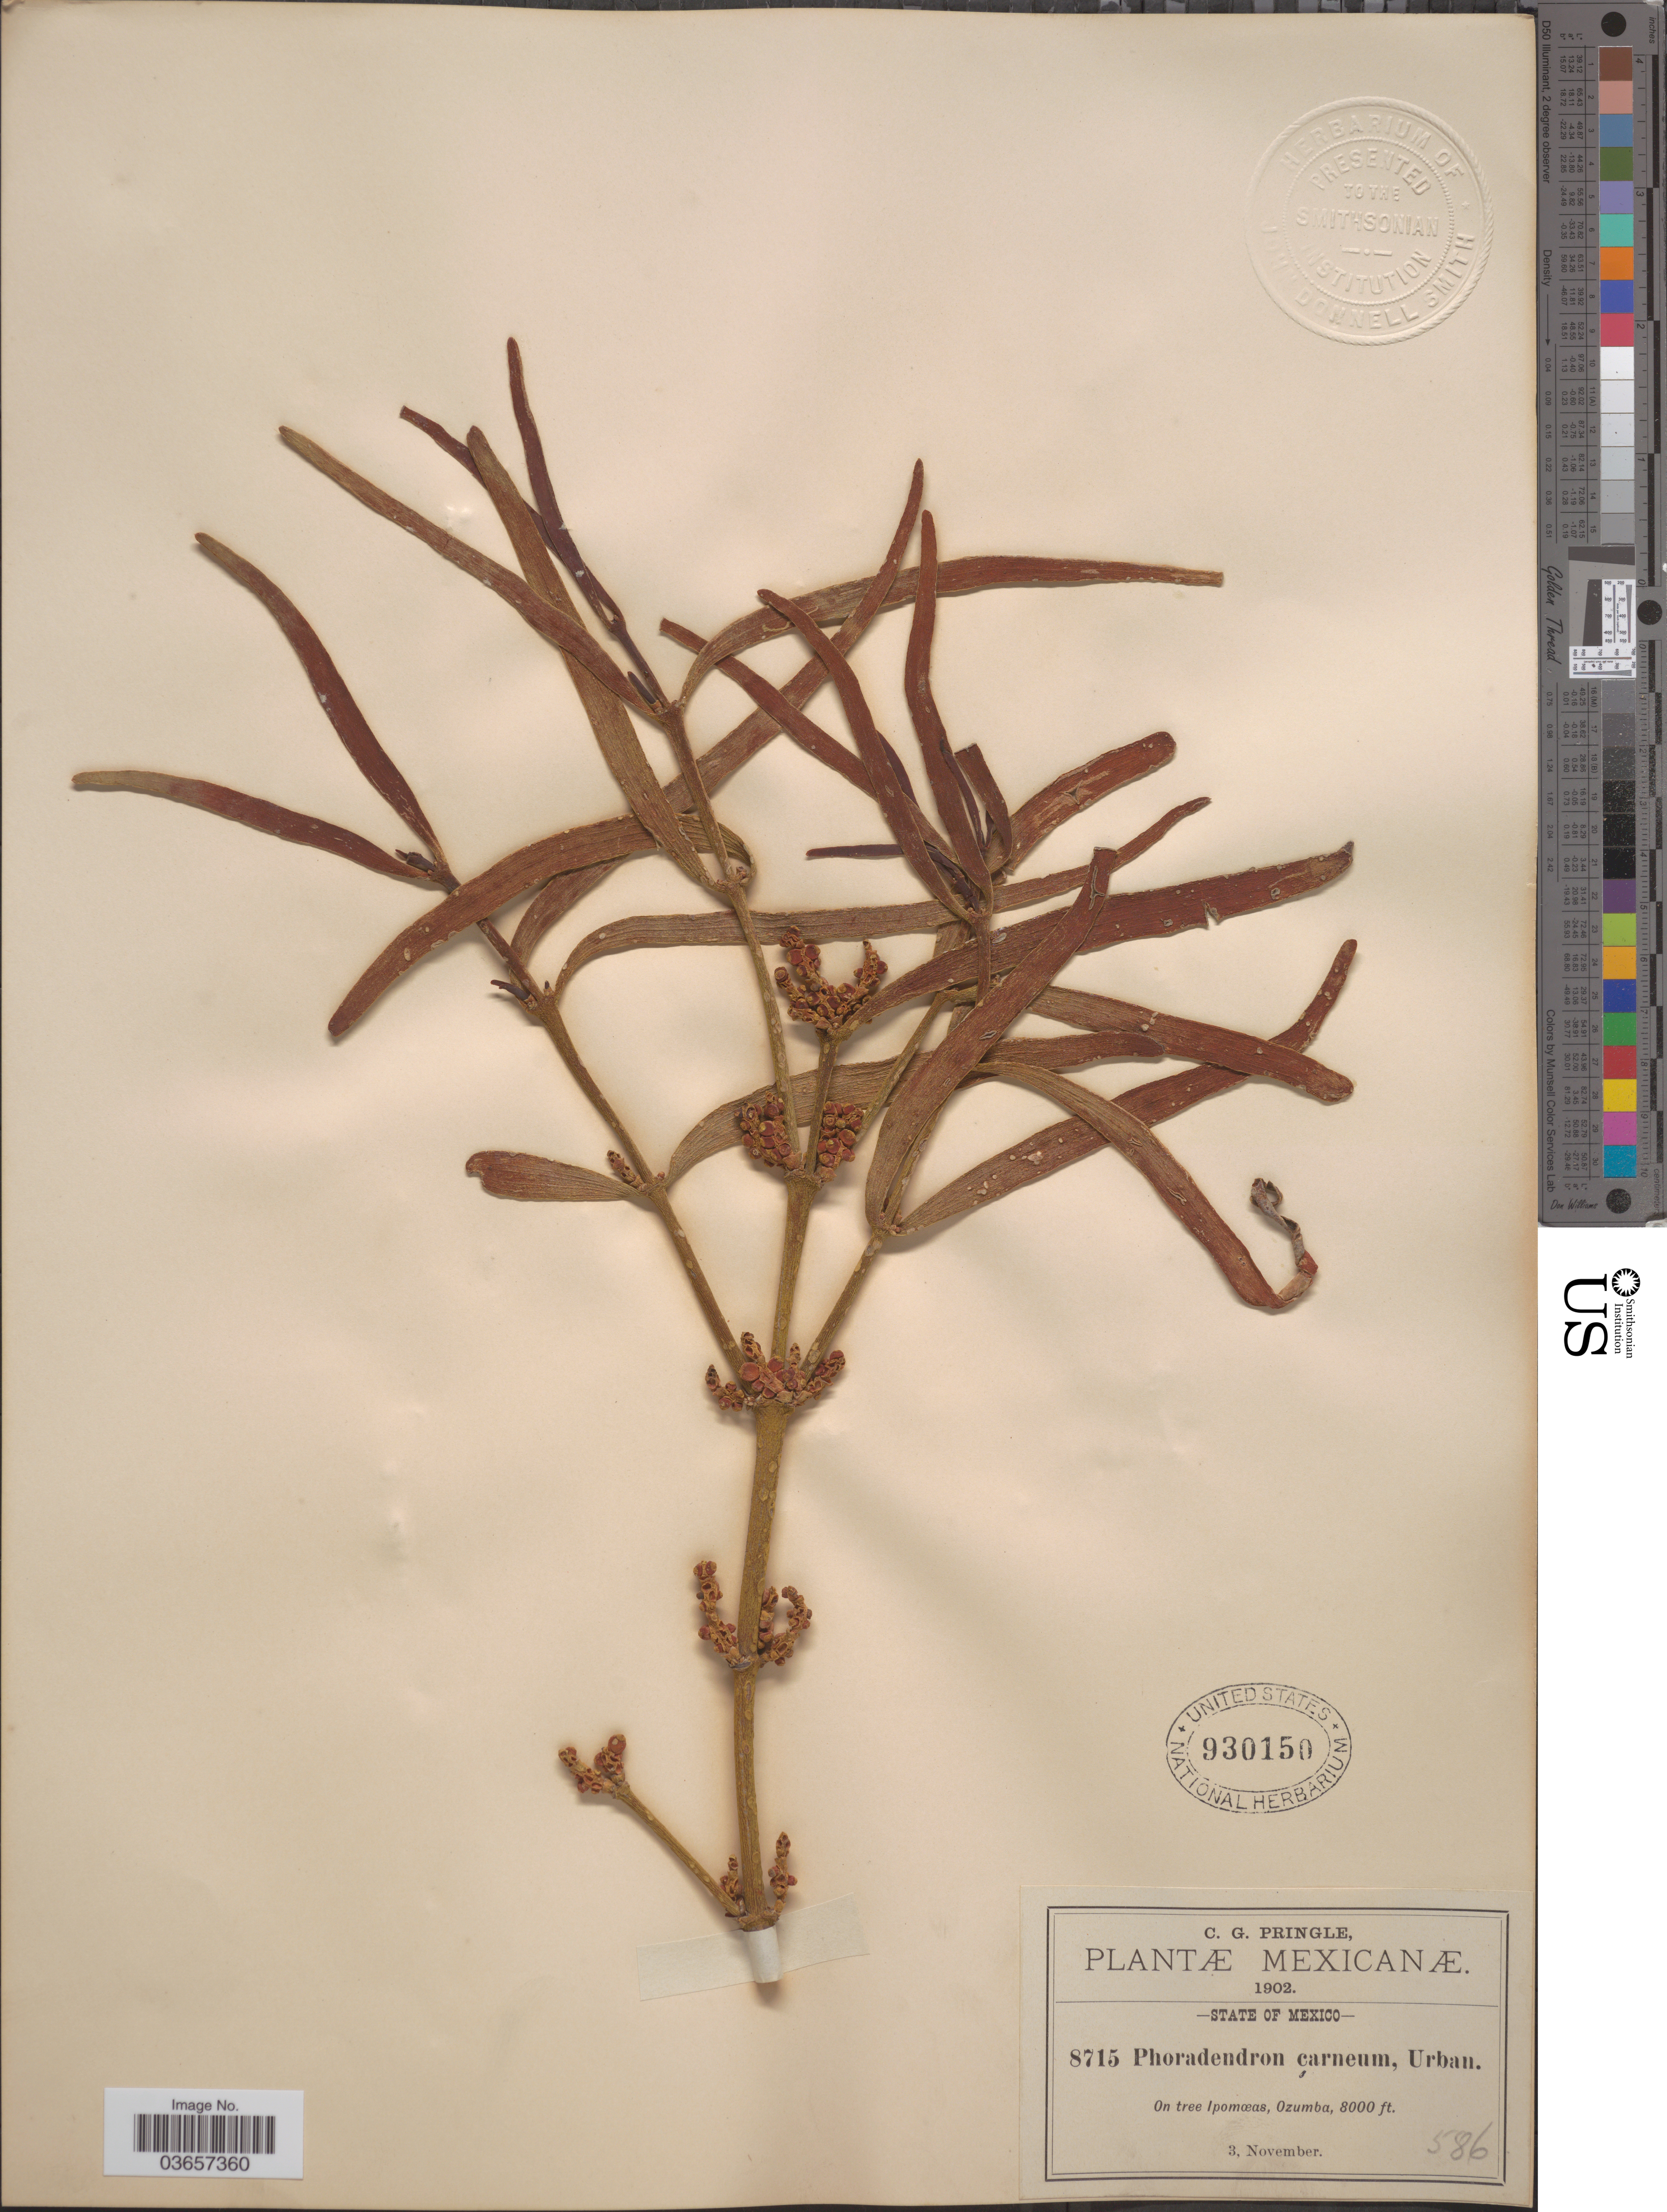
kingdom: Plantae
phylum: Tracheophyta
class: Magnoliopsida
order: Santalales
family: Viscaceae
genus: Phoradendron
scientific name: Phoradendron carneum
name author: Urb.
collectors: C. G. Pringle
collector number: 8715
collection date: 1902-11-03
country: Mexico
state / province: México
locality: On tree Ipomœas, Ozumba.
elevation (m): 2438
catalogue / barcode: US 930150